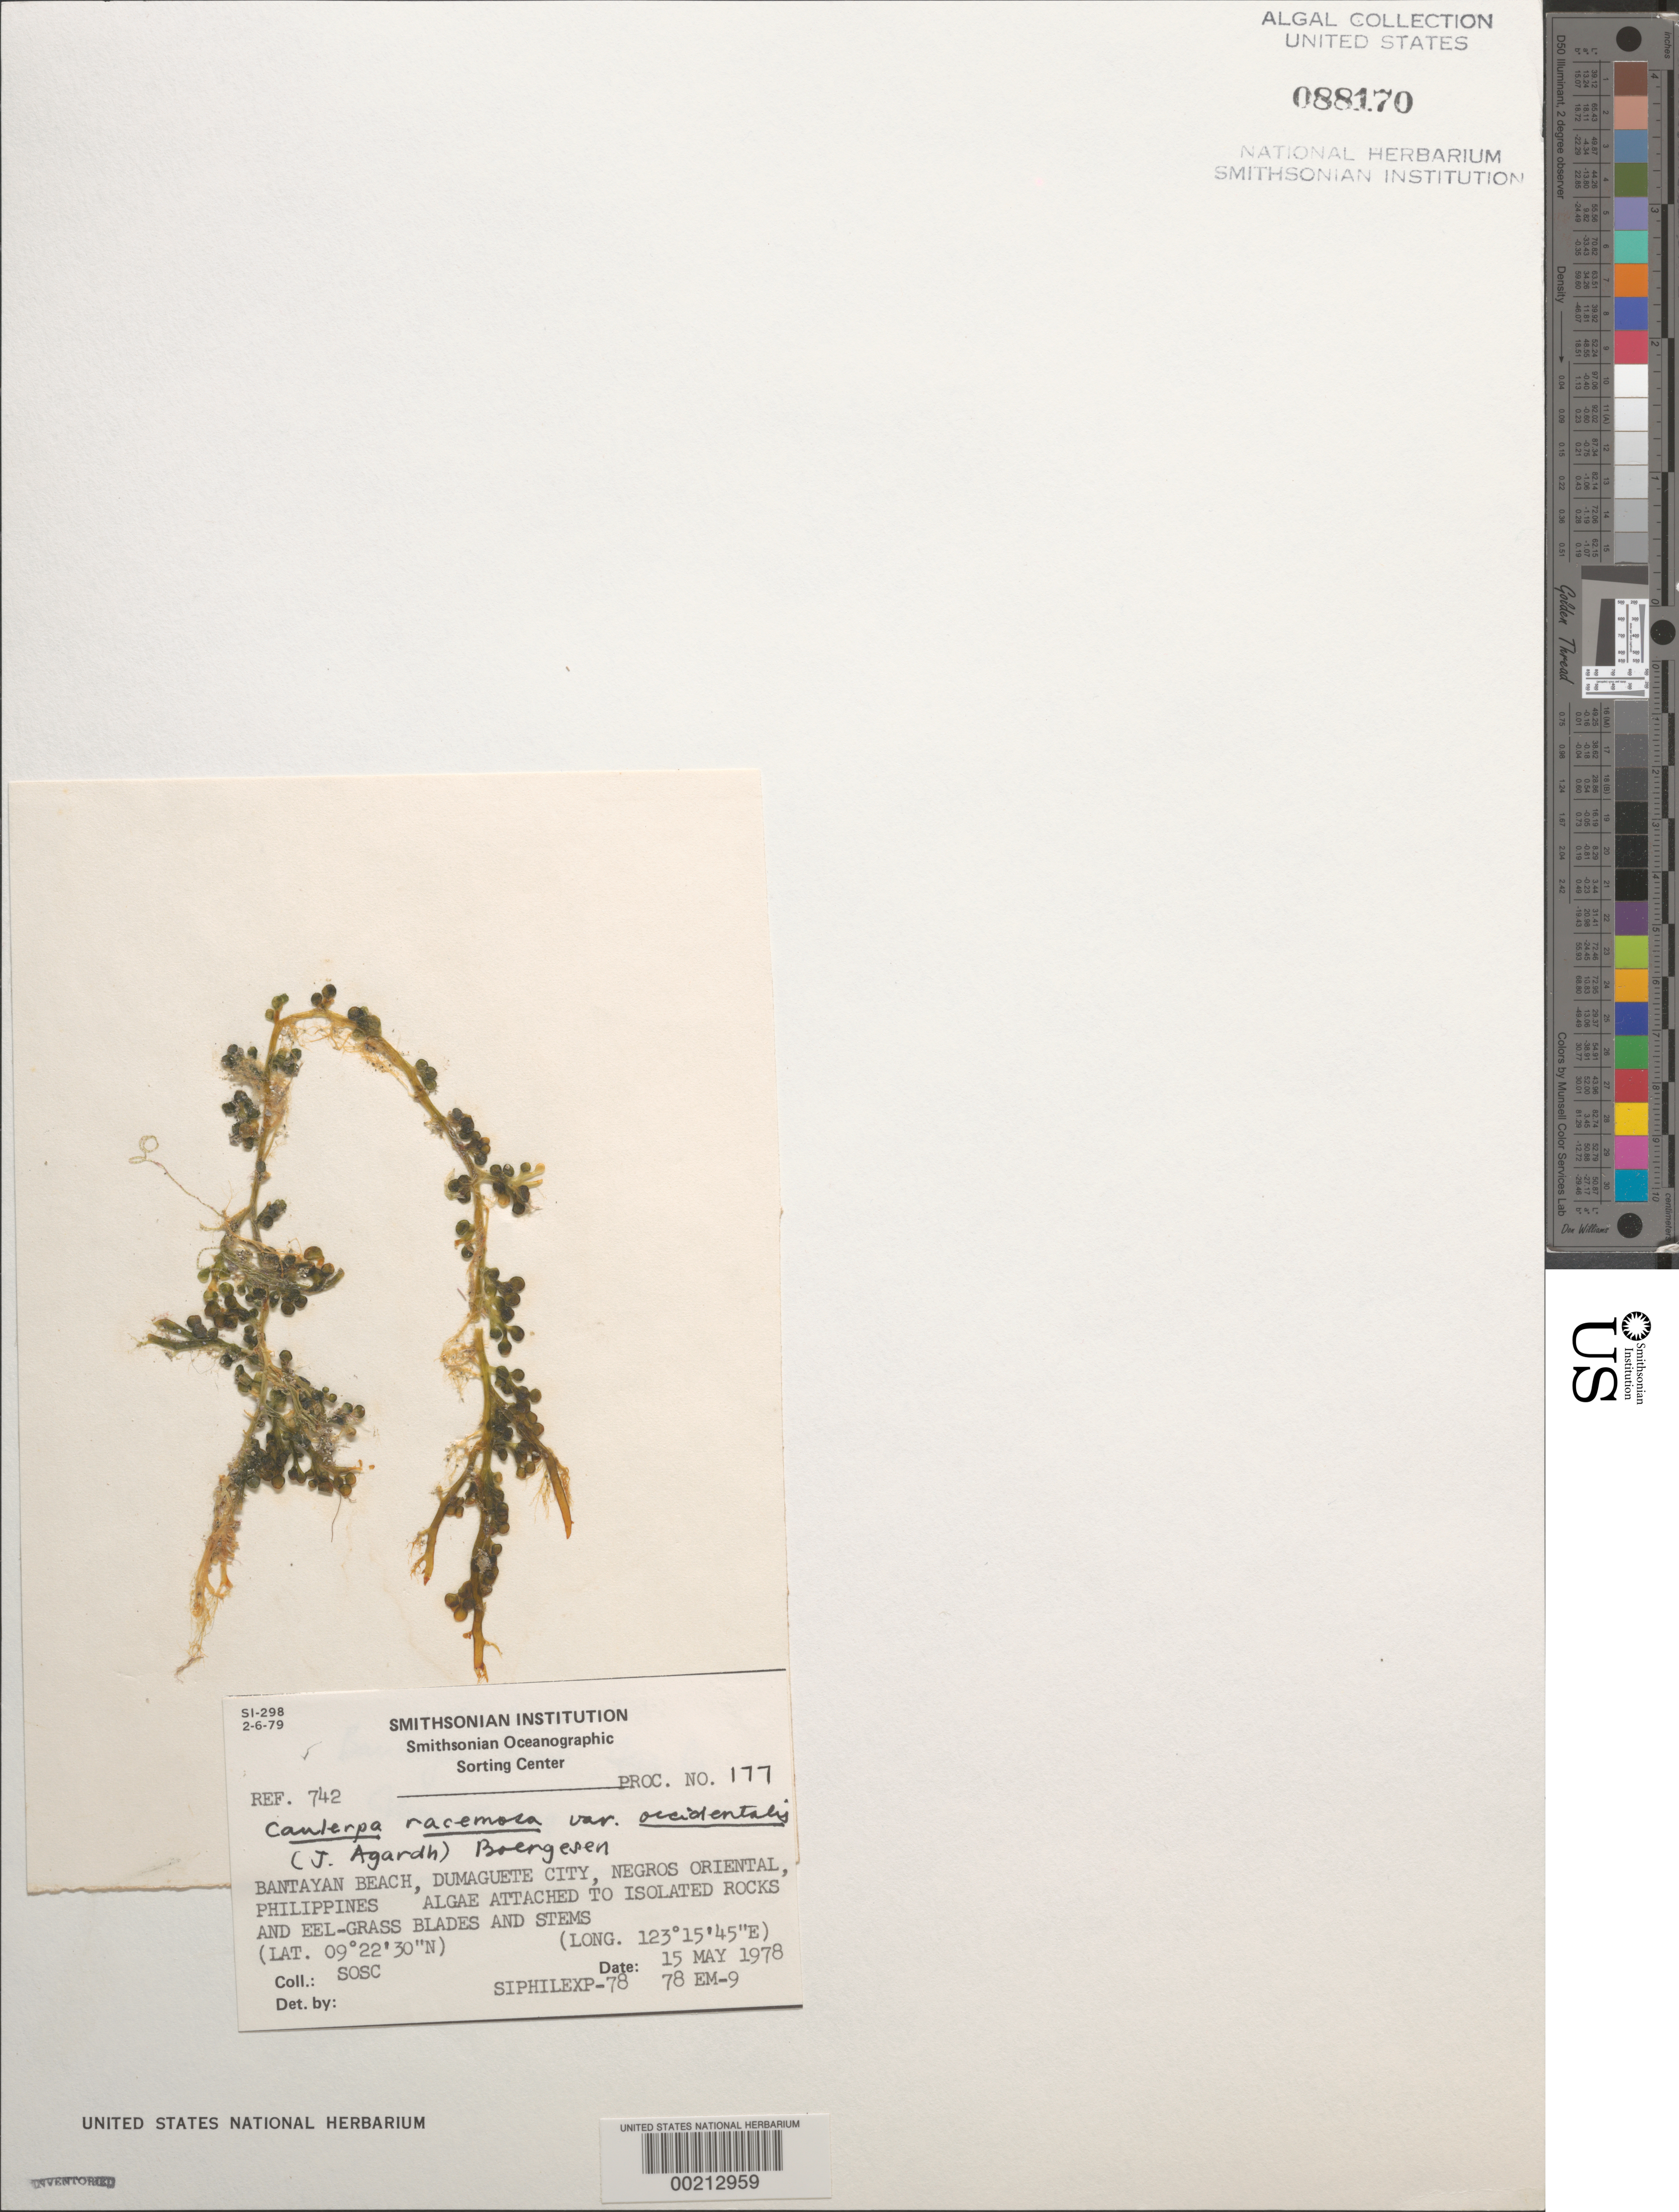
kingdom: Plantae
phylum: Chlorophyta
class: Ulvophyceae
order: Bryopsidales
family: Caulerpaceae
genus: Caulerpa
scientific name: Caulerpa racemosa var. occidentalis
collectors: SOSC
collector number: Station 78 Em-9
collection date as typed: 15 May 1978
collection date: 1978-05-15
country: Philippines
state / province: Central Visayas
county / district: Negros Oriental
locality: Bantayan beach, dumaguete city, negros oriental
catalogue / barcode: US 88170